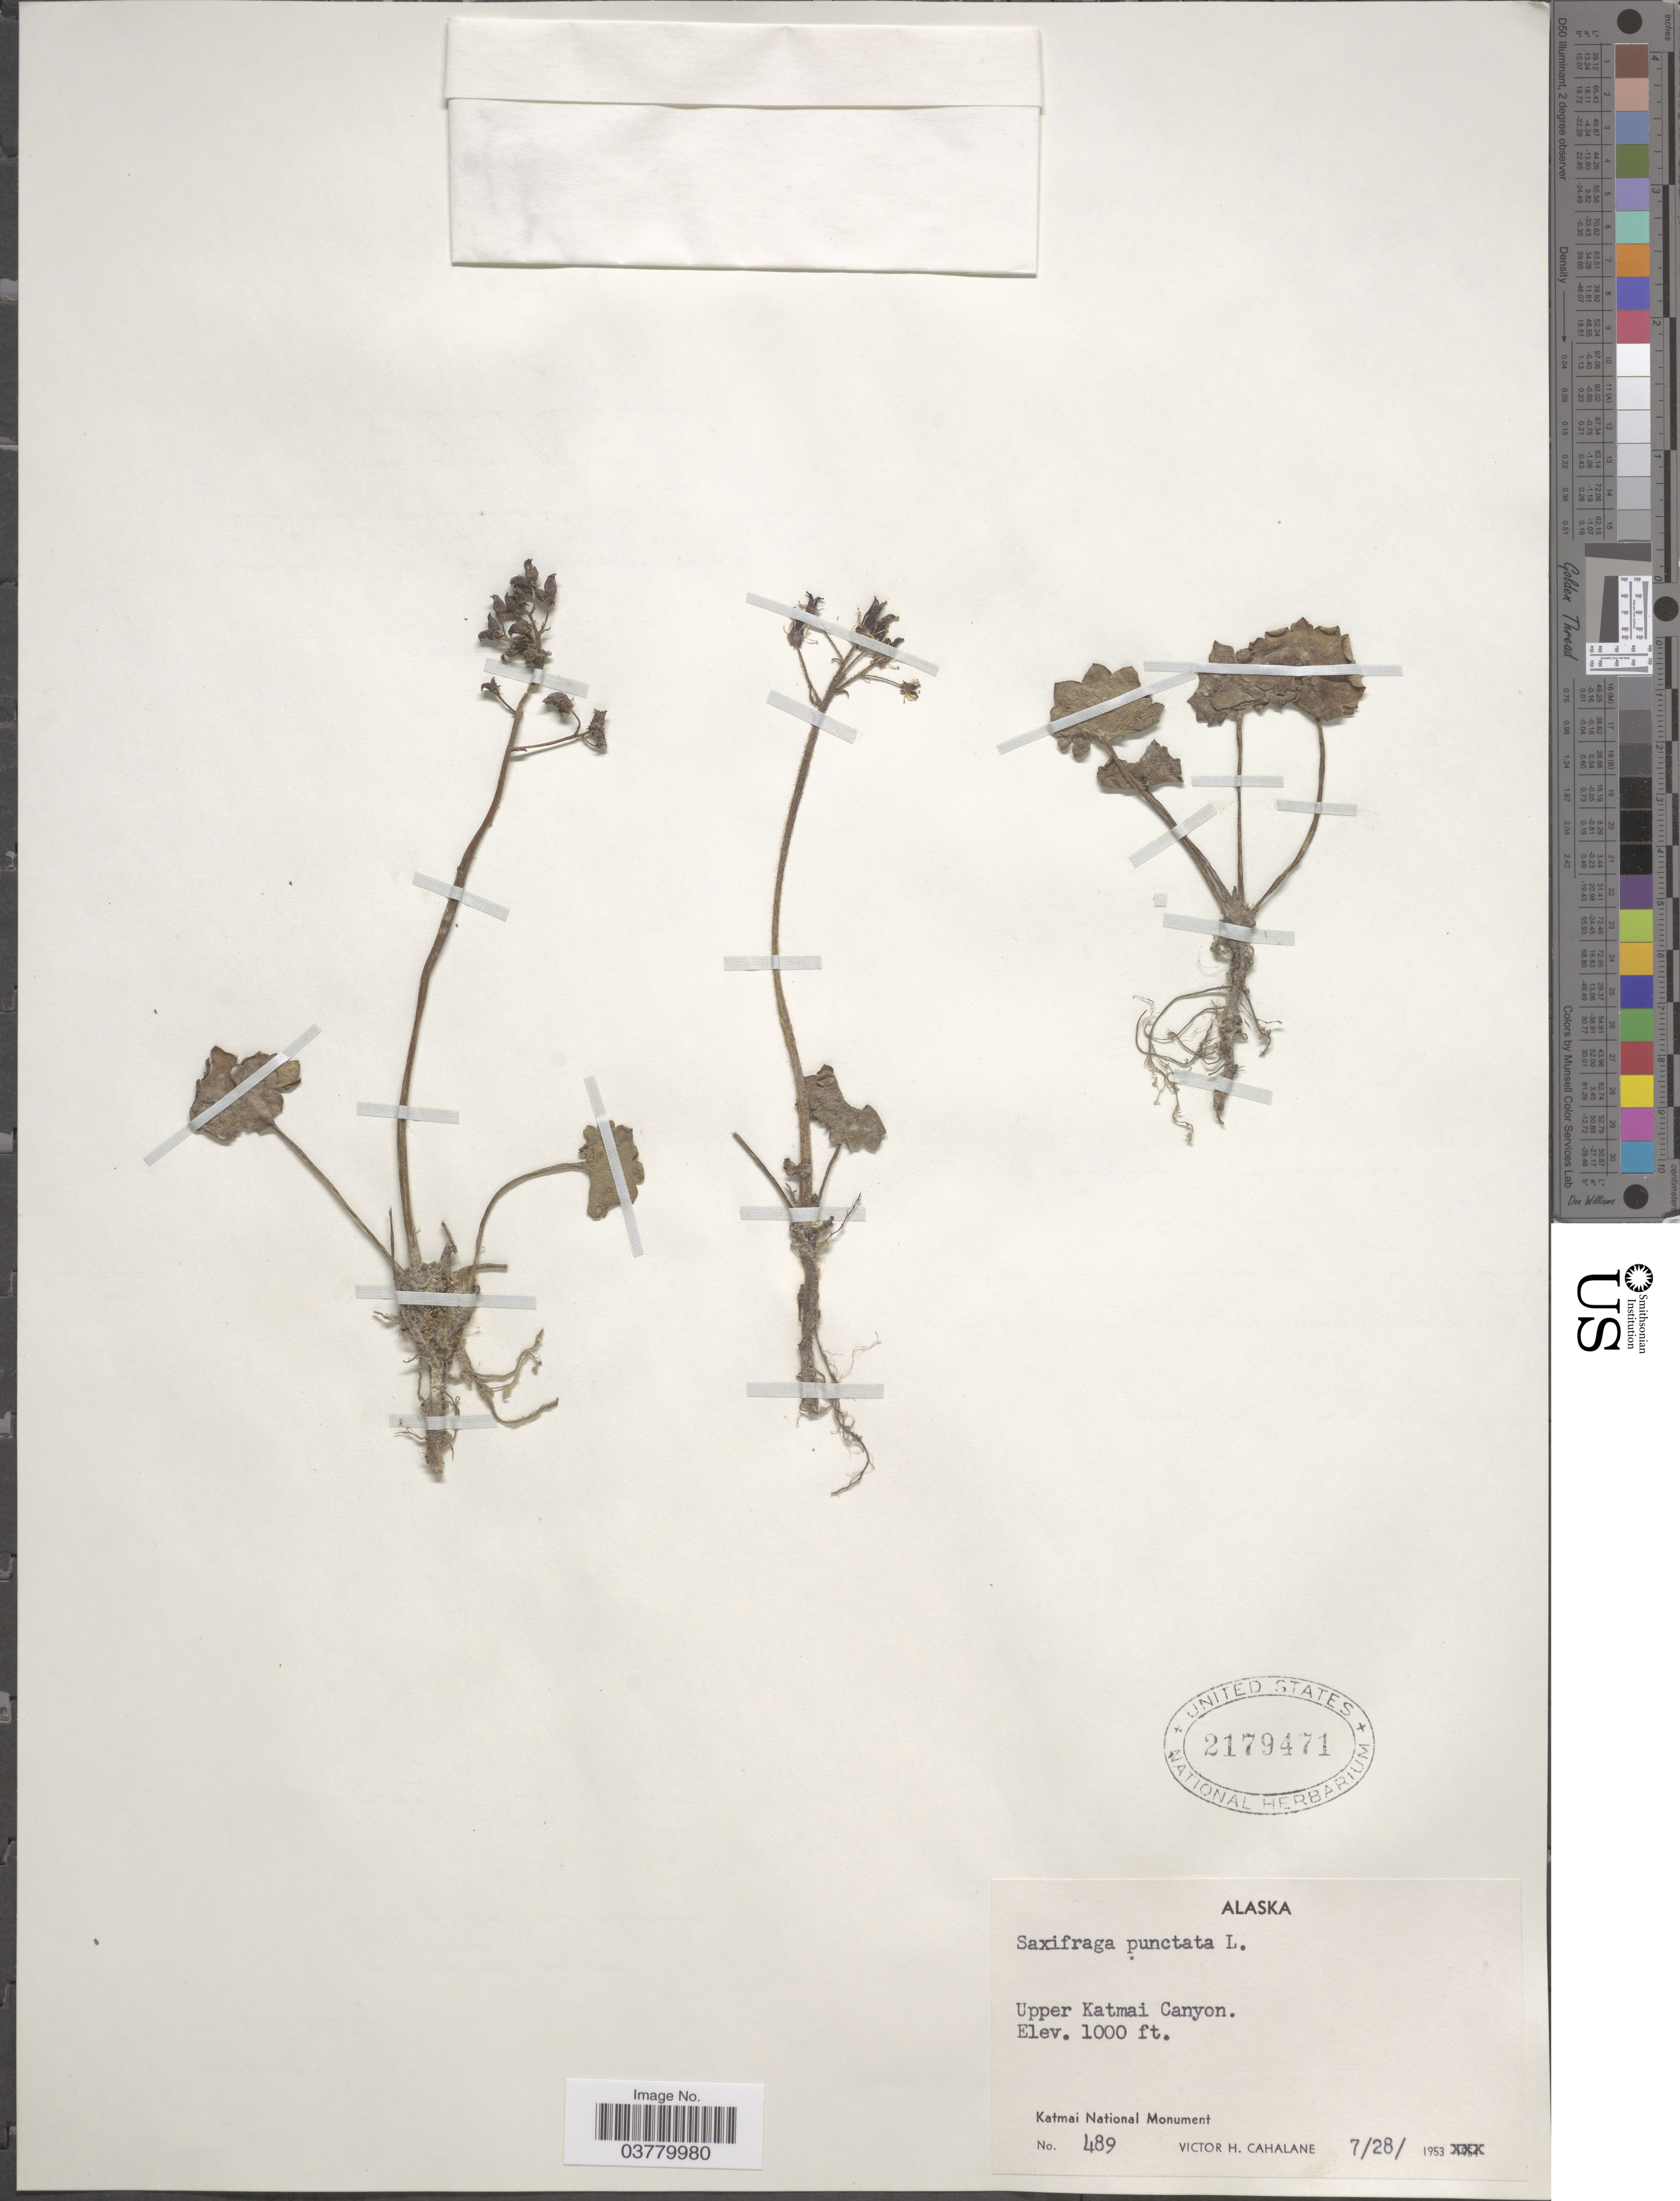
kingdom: Plantae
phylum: Tracheophyta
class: Magnoliopsida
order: Saxifragales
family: Saxifragaceae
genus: Micranthes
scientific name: Micranthes nelsoniana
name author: (D. Don) Small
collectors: V. Cahalane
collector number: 489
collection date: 1953-07-28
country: United States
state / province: Alaska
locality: Upper Katmai Canyon. Katmai National Monument.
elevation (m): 305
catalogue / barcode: US 2179471